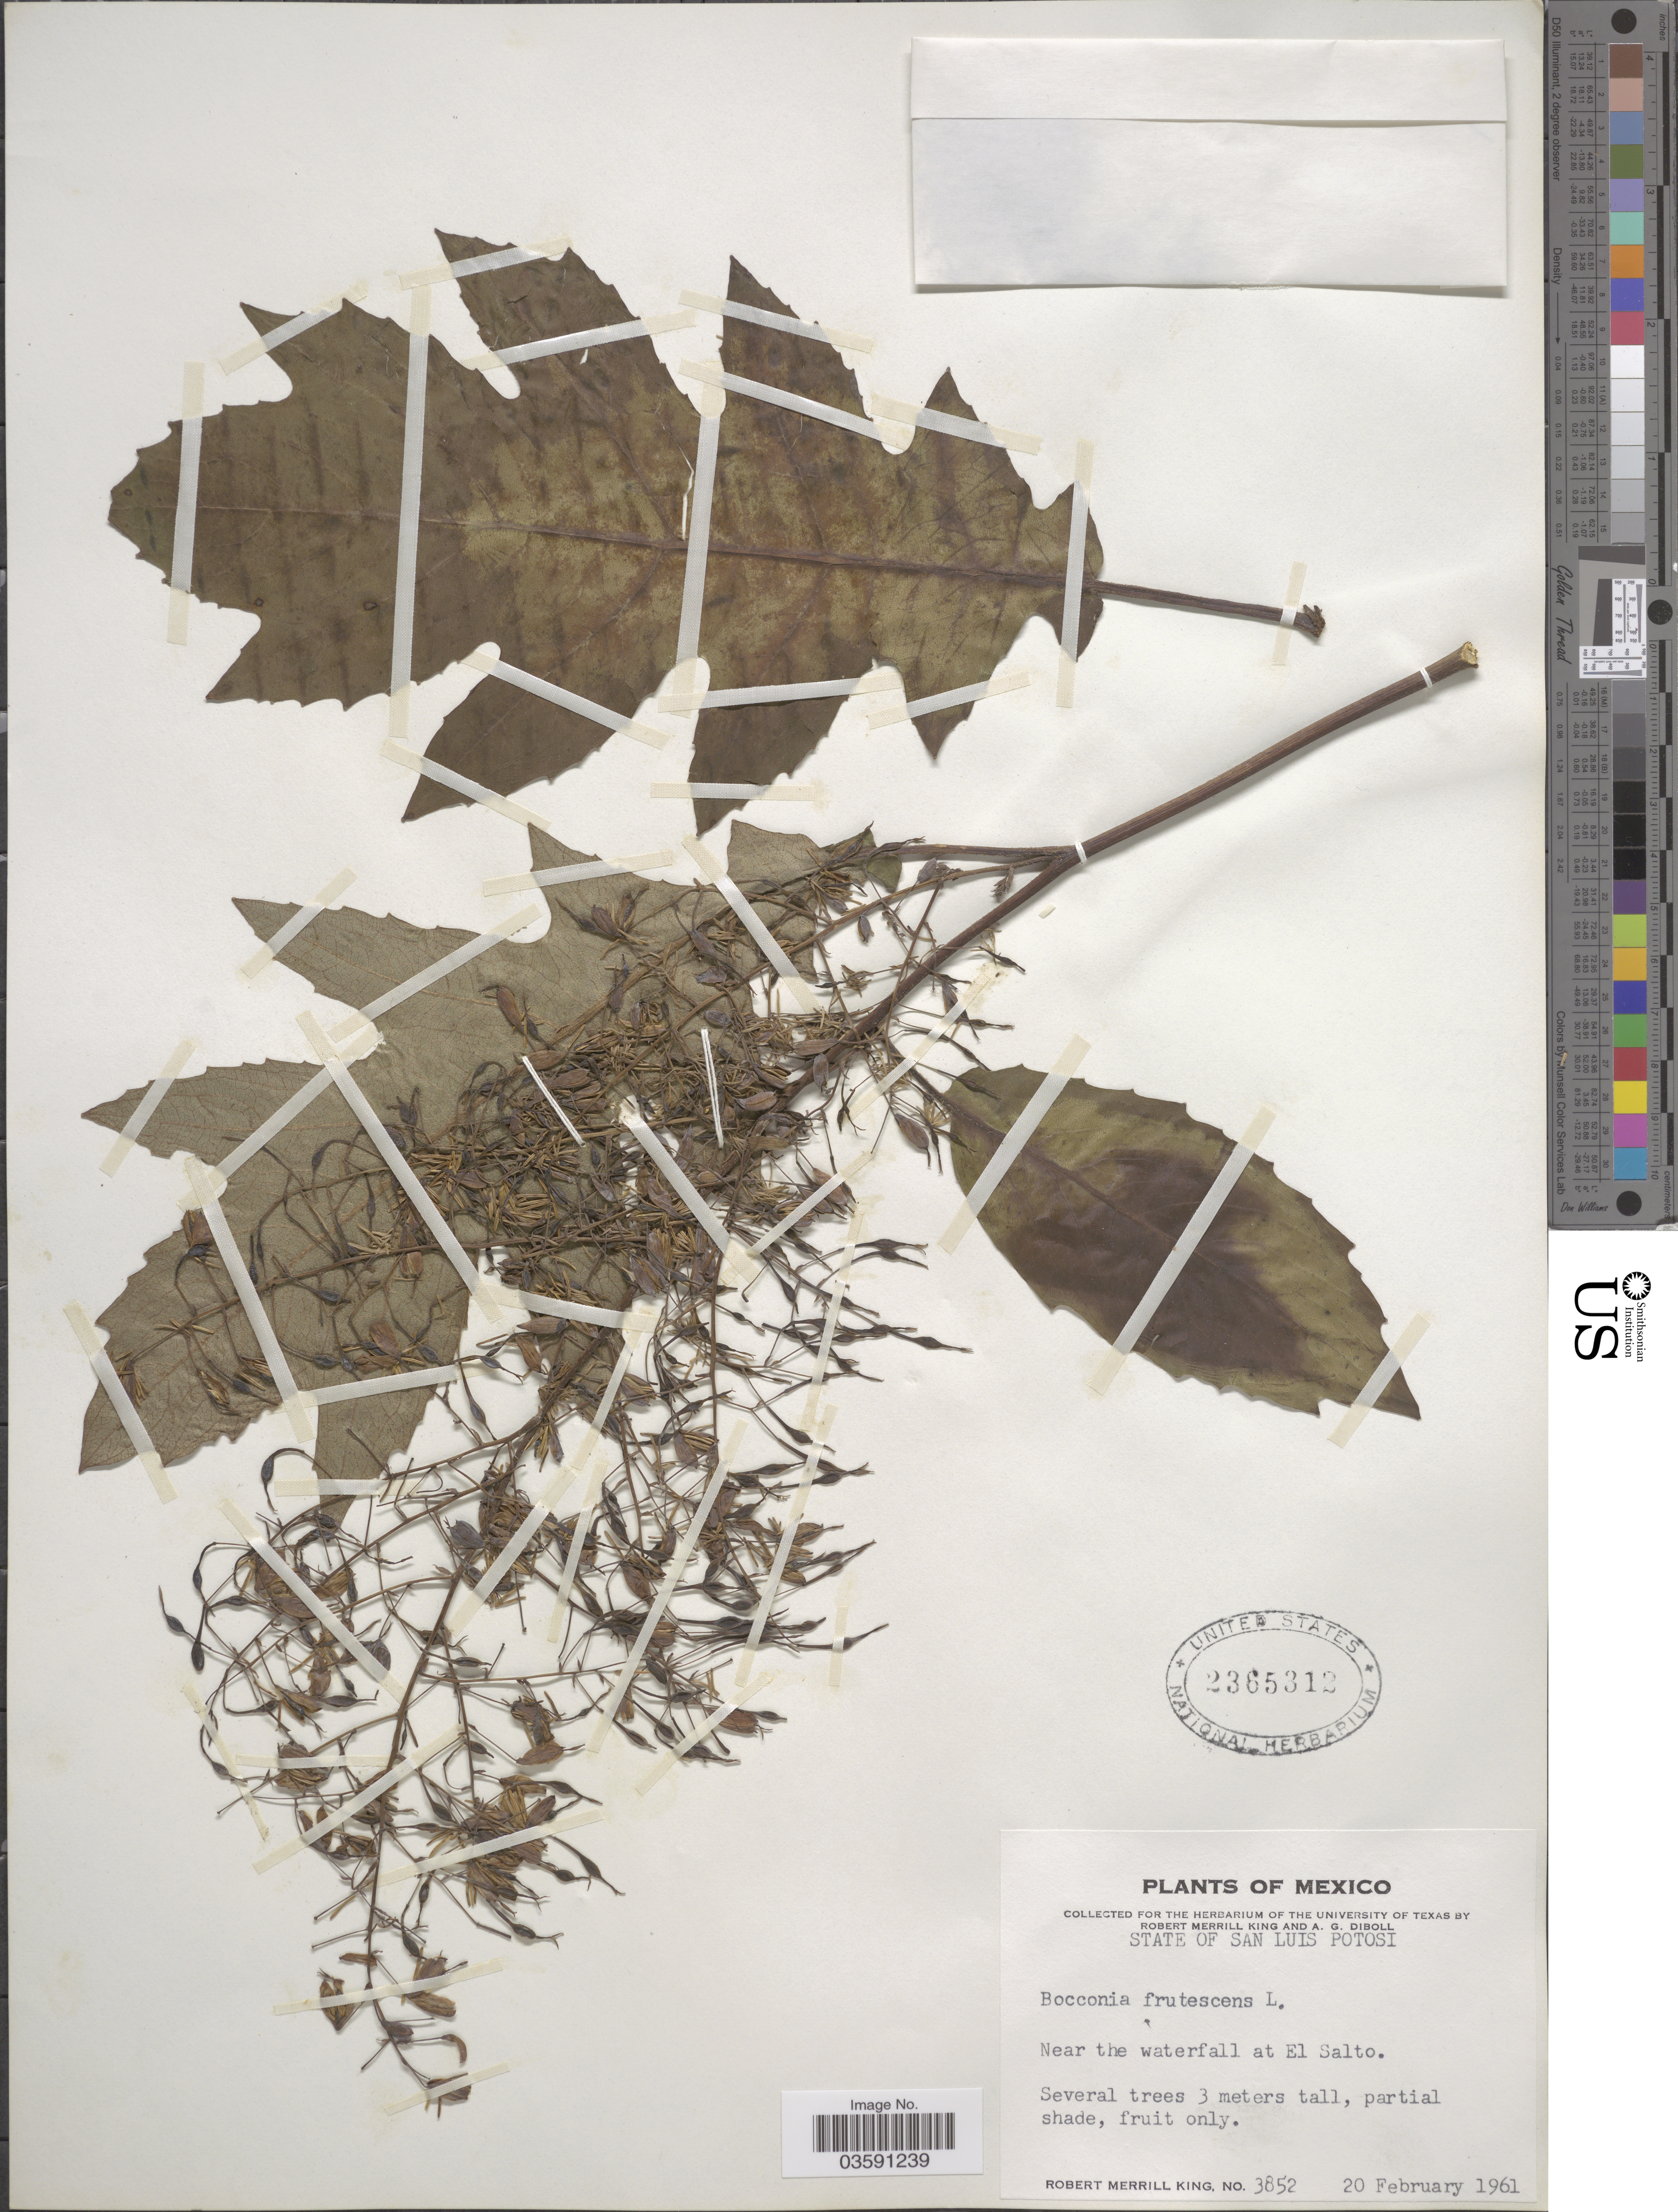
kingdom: Plantae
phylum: Tracheophyta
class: Magnoliopsida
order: Ranunculales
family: Papaveraceae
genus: Bocconia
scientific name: Bocconia frutescens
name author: L.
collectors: R. M. King & A. Diboll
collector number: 3852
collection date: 1961-02-20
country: Mexico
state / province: San Luis Potosí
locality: Near the waterfall at El Salto.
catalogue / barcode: US 2365312